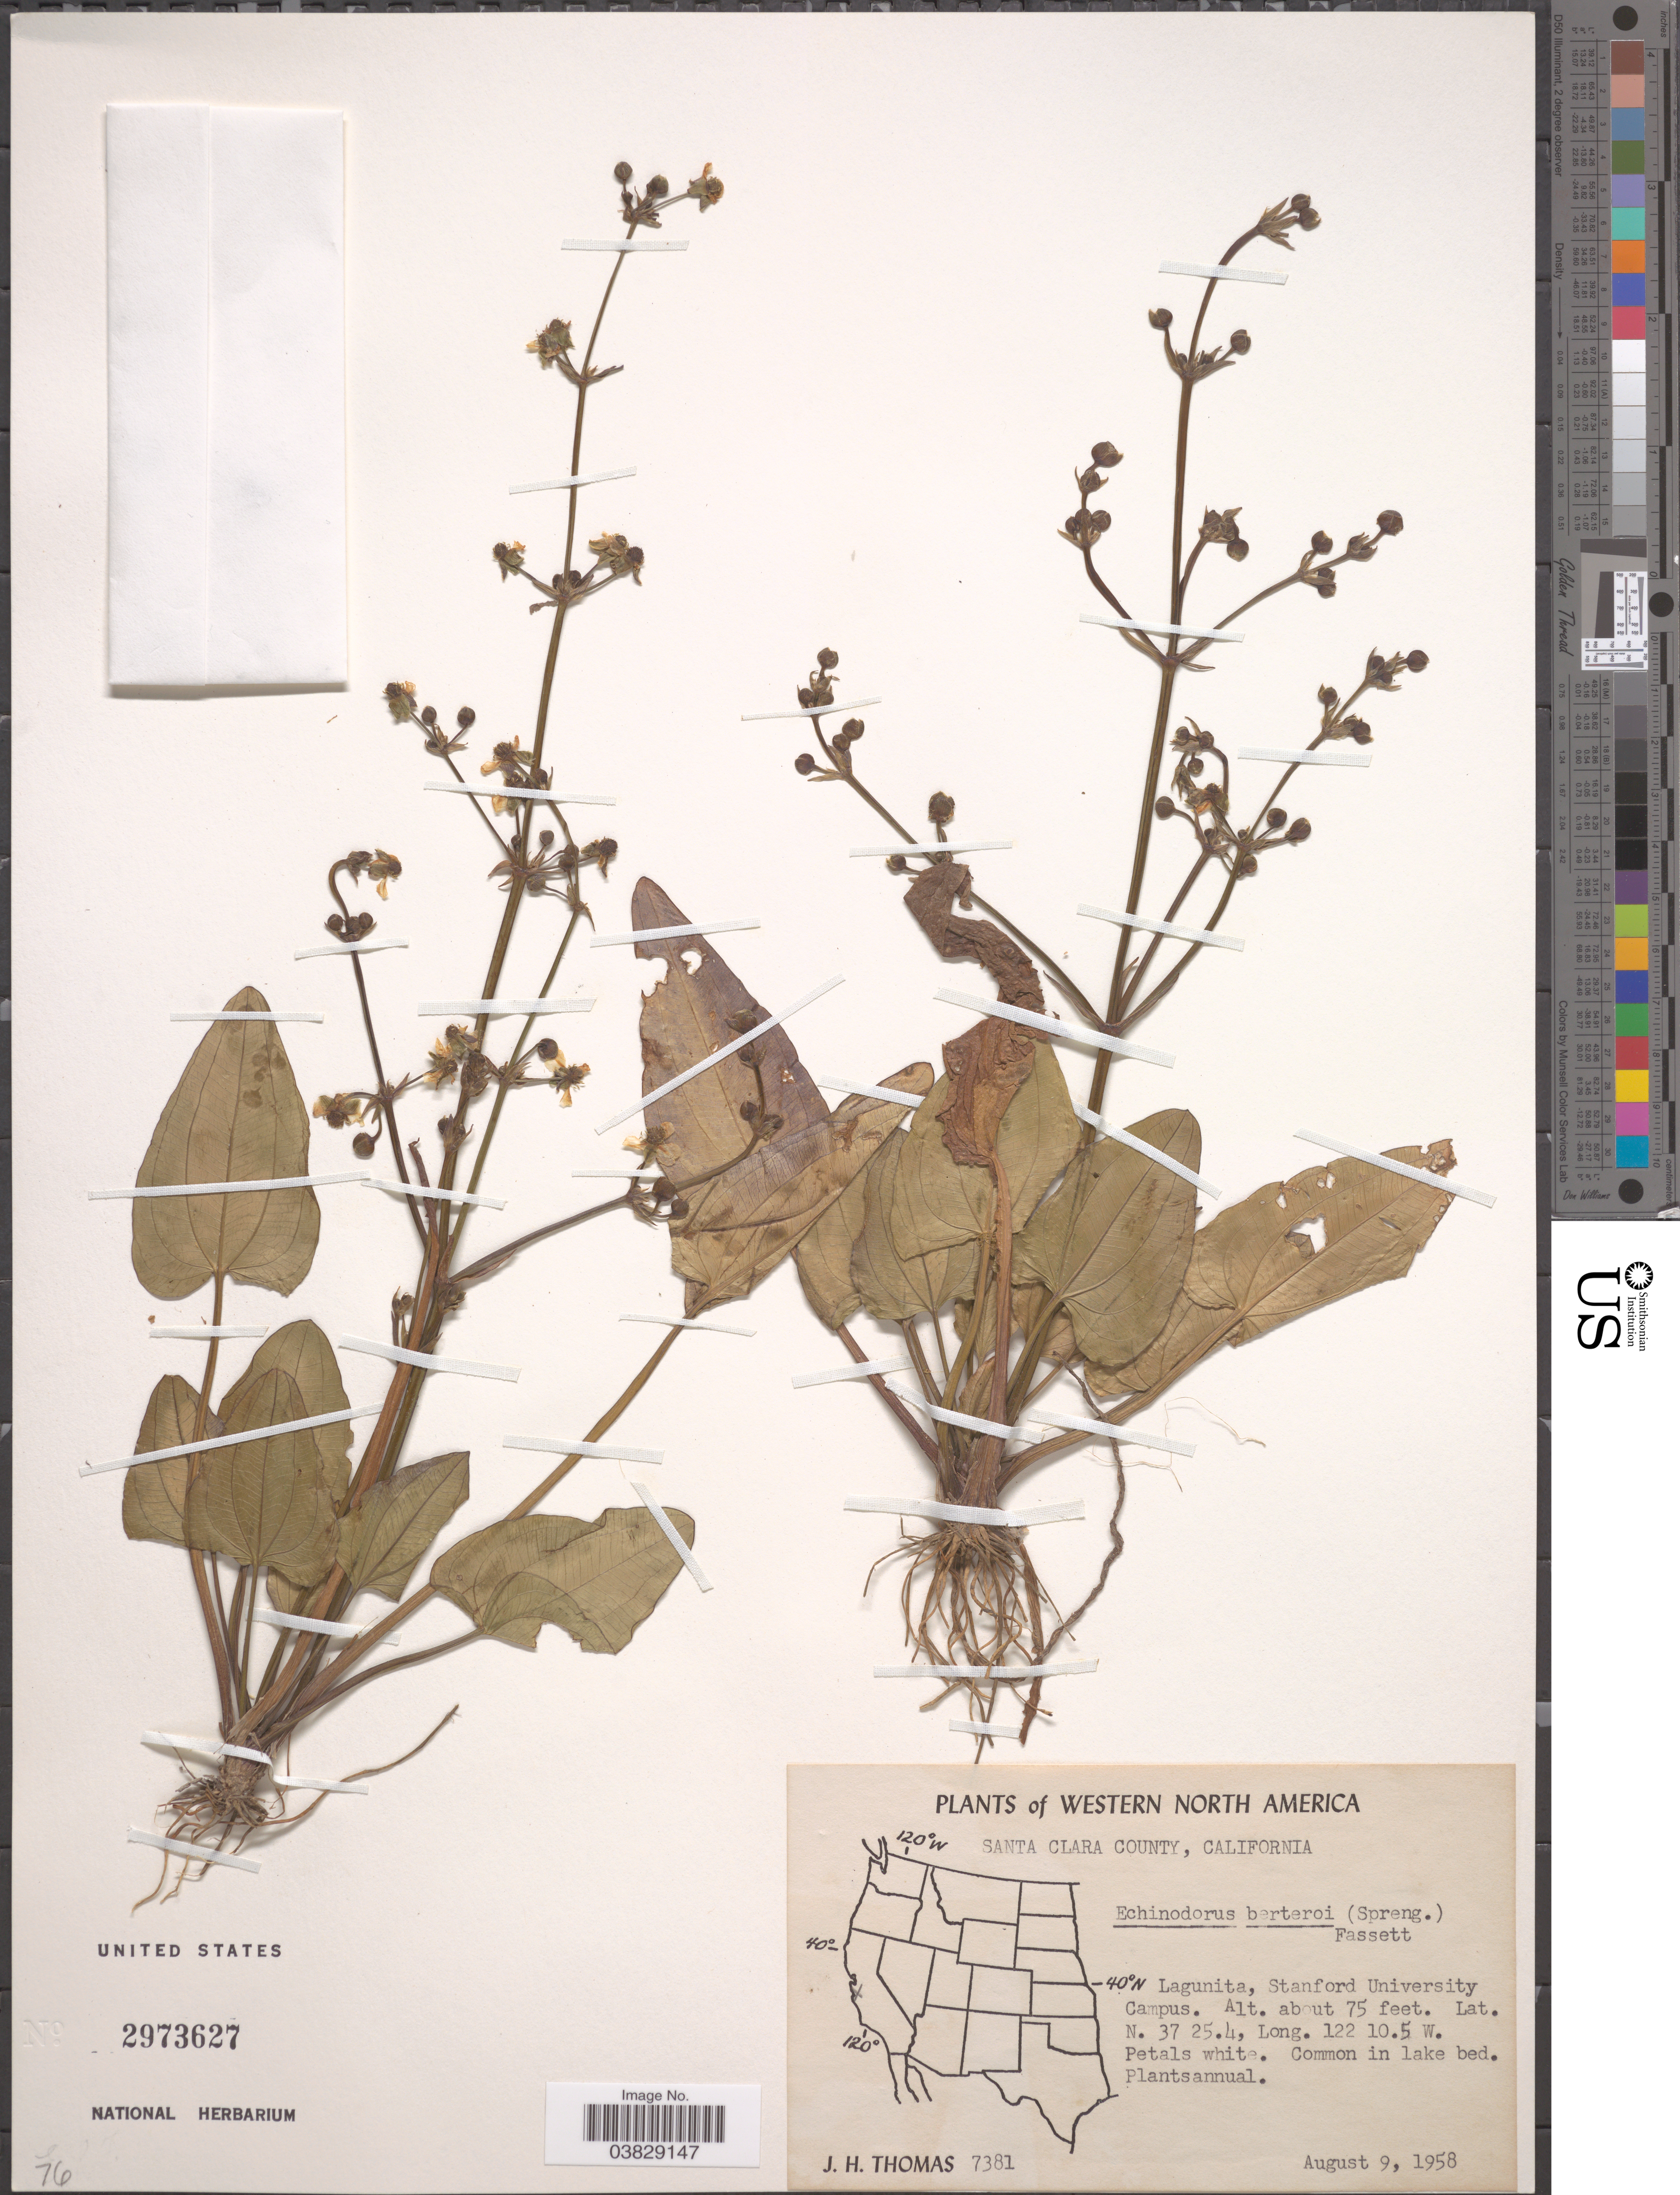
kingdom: Plantae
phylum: Tracheophyta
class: Liliopsida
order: Alismatales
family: Alismataceae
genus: Echinodorus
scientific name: Echinodorus berteroi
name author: (Spreng.) Fassett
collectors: J. H. Thomas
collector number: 7381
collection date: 1958-08-09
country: United States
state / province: California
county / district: Santa Clara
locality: Western North America. Santa Clara County. Lagunita, Stanford University Campus.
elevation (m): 23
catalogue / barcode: US 2973627